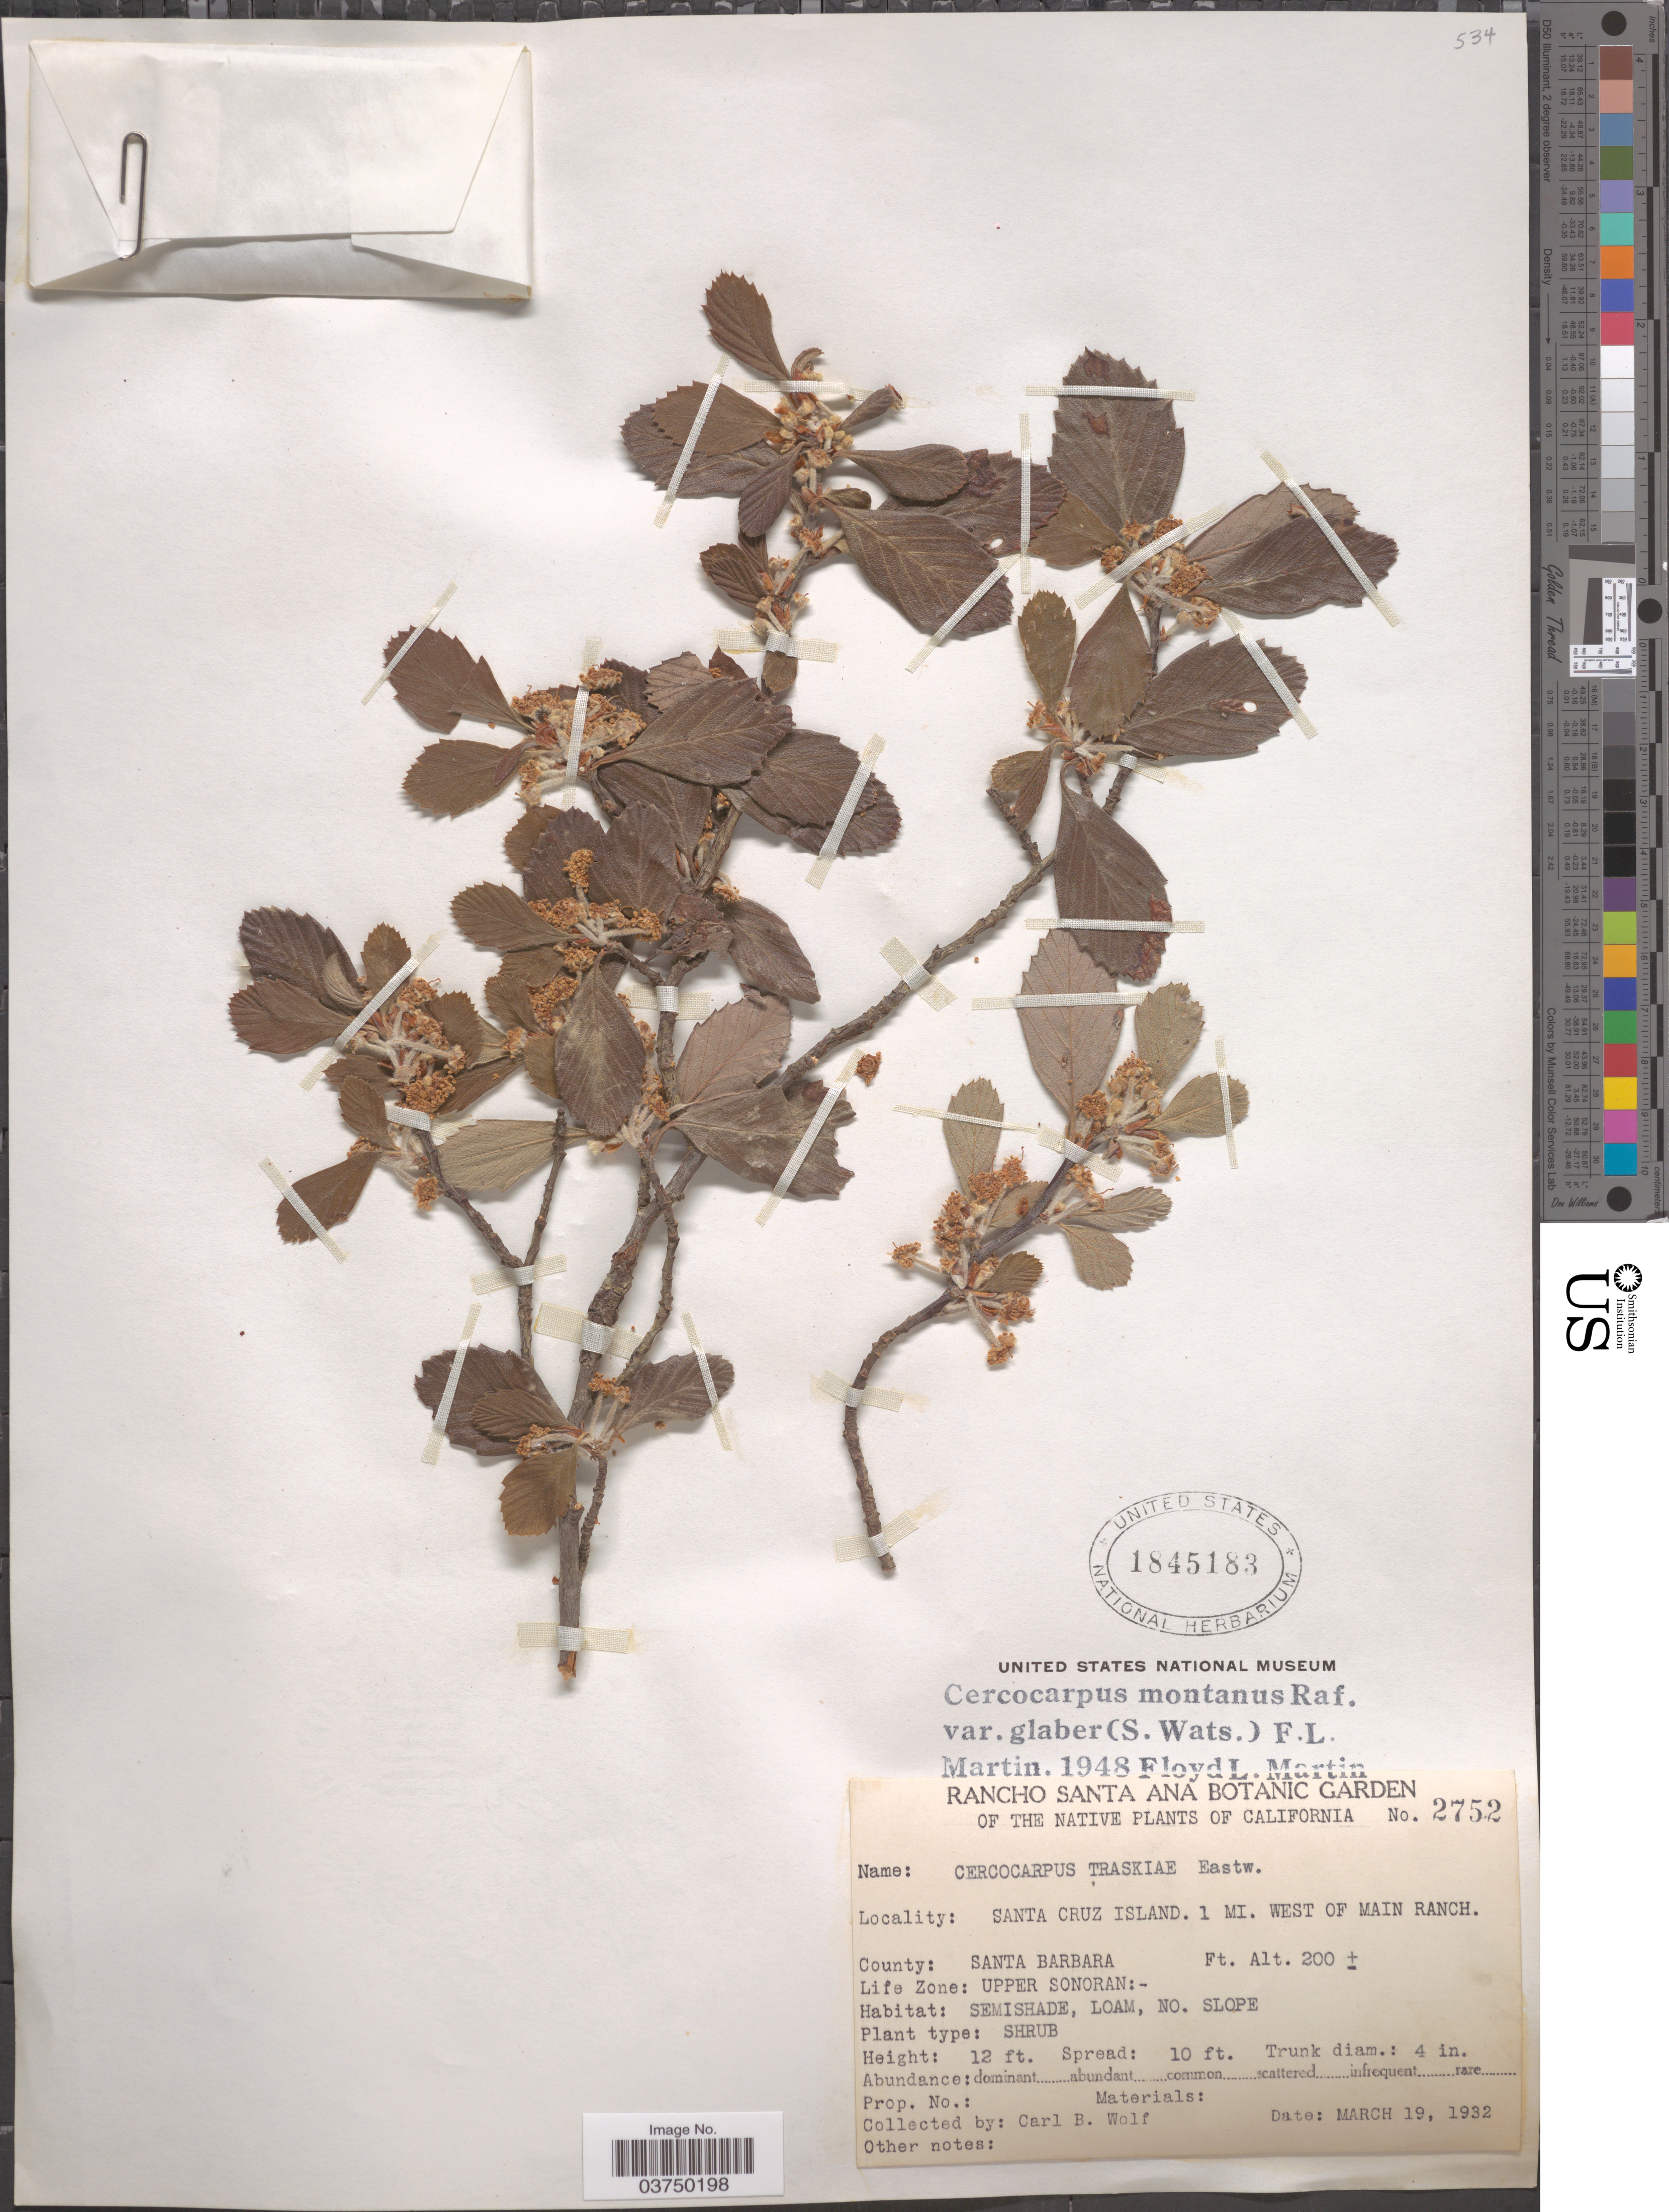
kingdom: Plantae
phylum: Tracheophyta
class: Magnoliopsida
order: Rosales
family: Rosaceae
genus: Cercocarpus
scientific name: Cercocarpus montanus var. glaber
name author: (S. Watson) F.L. Martin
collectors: C. B. Wolf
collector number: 2752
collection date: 1932-03-19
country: United States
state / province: California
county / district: Santa Barbara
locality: Santa Cruz Island. 1 mi. west of Main Ranch. County: Santa Barbara. Life Zone: Upper Sonoran.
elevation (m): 61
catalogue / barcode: US 1845183